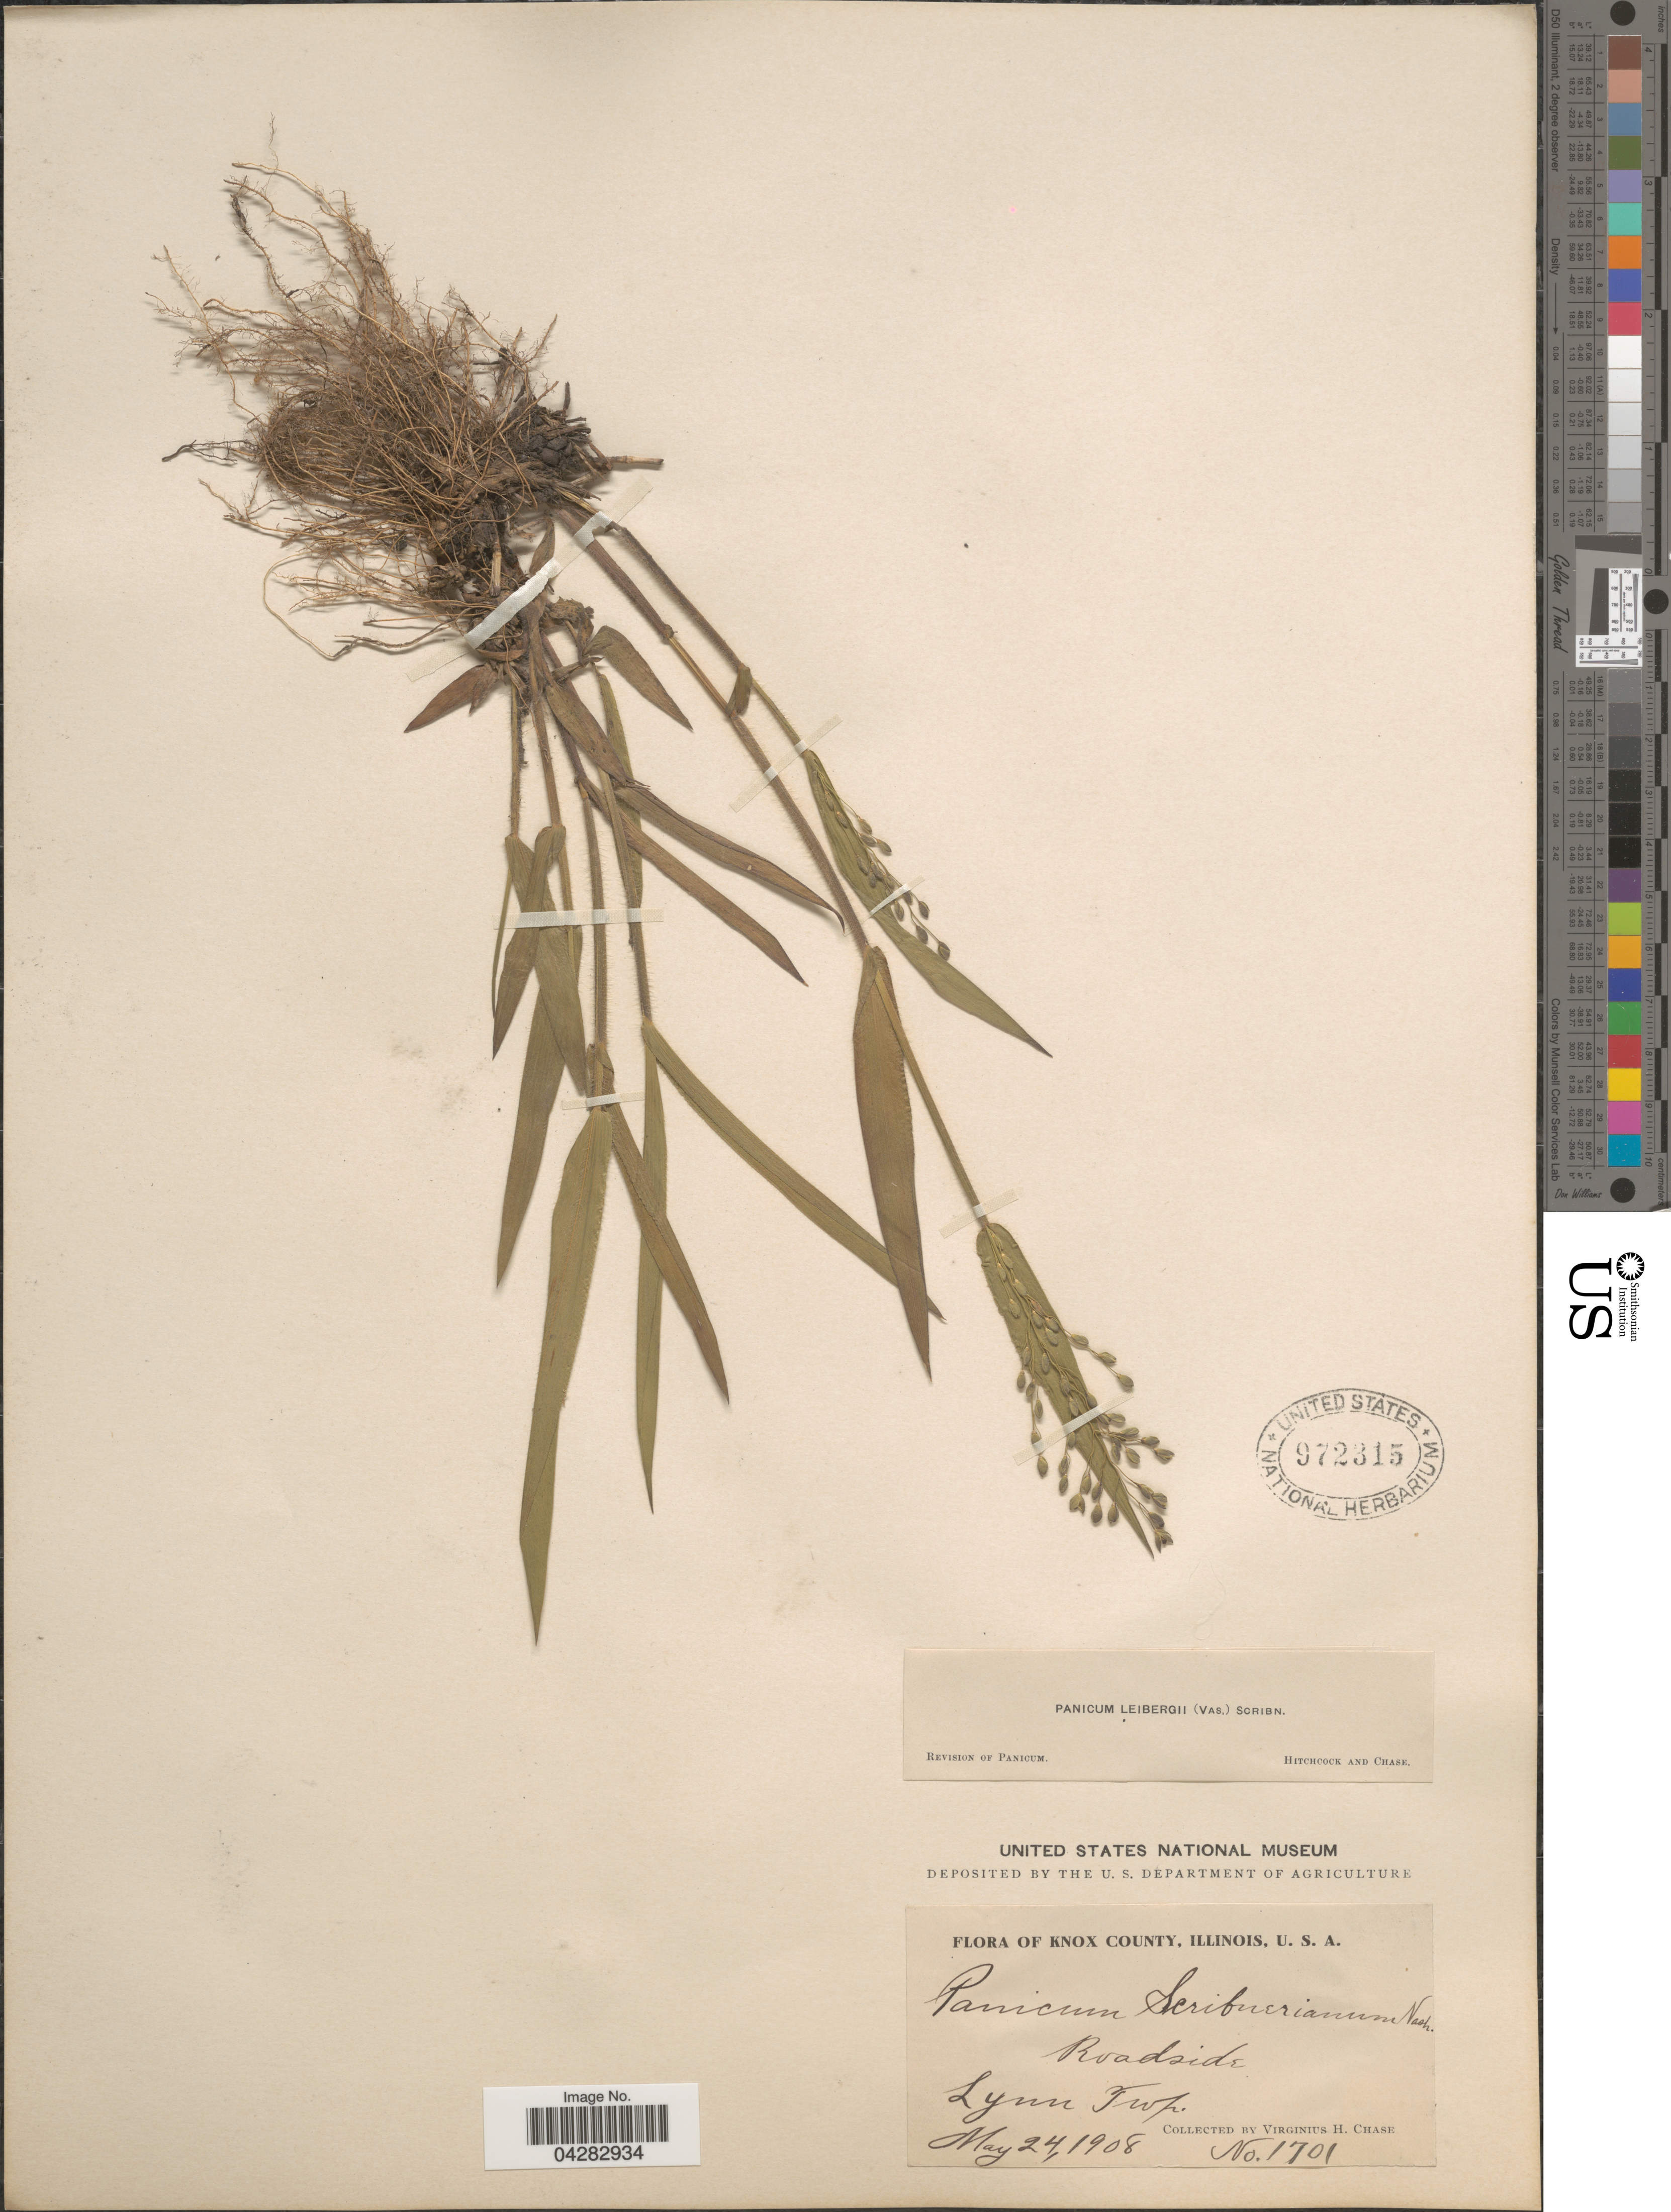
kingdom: Plantae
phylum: Tracheophyta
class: Liliopsida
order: Poales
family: Poaceae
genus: Dichanthelium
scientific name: Dichanthelium leibergii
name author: (Vasey) Gould & C.A. Clark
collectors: V. H. Chase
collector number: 1701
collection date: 1908-05-24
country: United States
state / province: Illinois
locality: Knox County. Roadside. Lynn Twp.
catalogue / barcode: US 972315